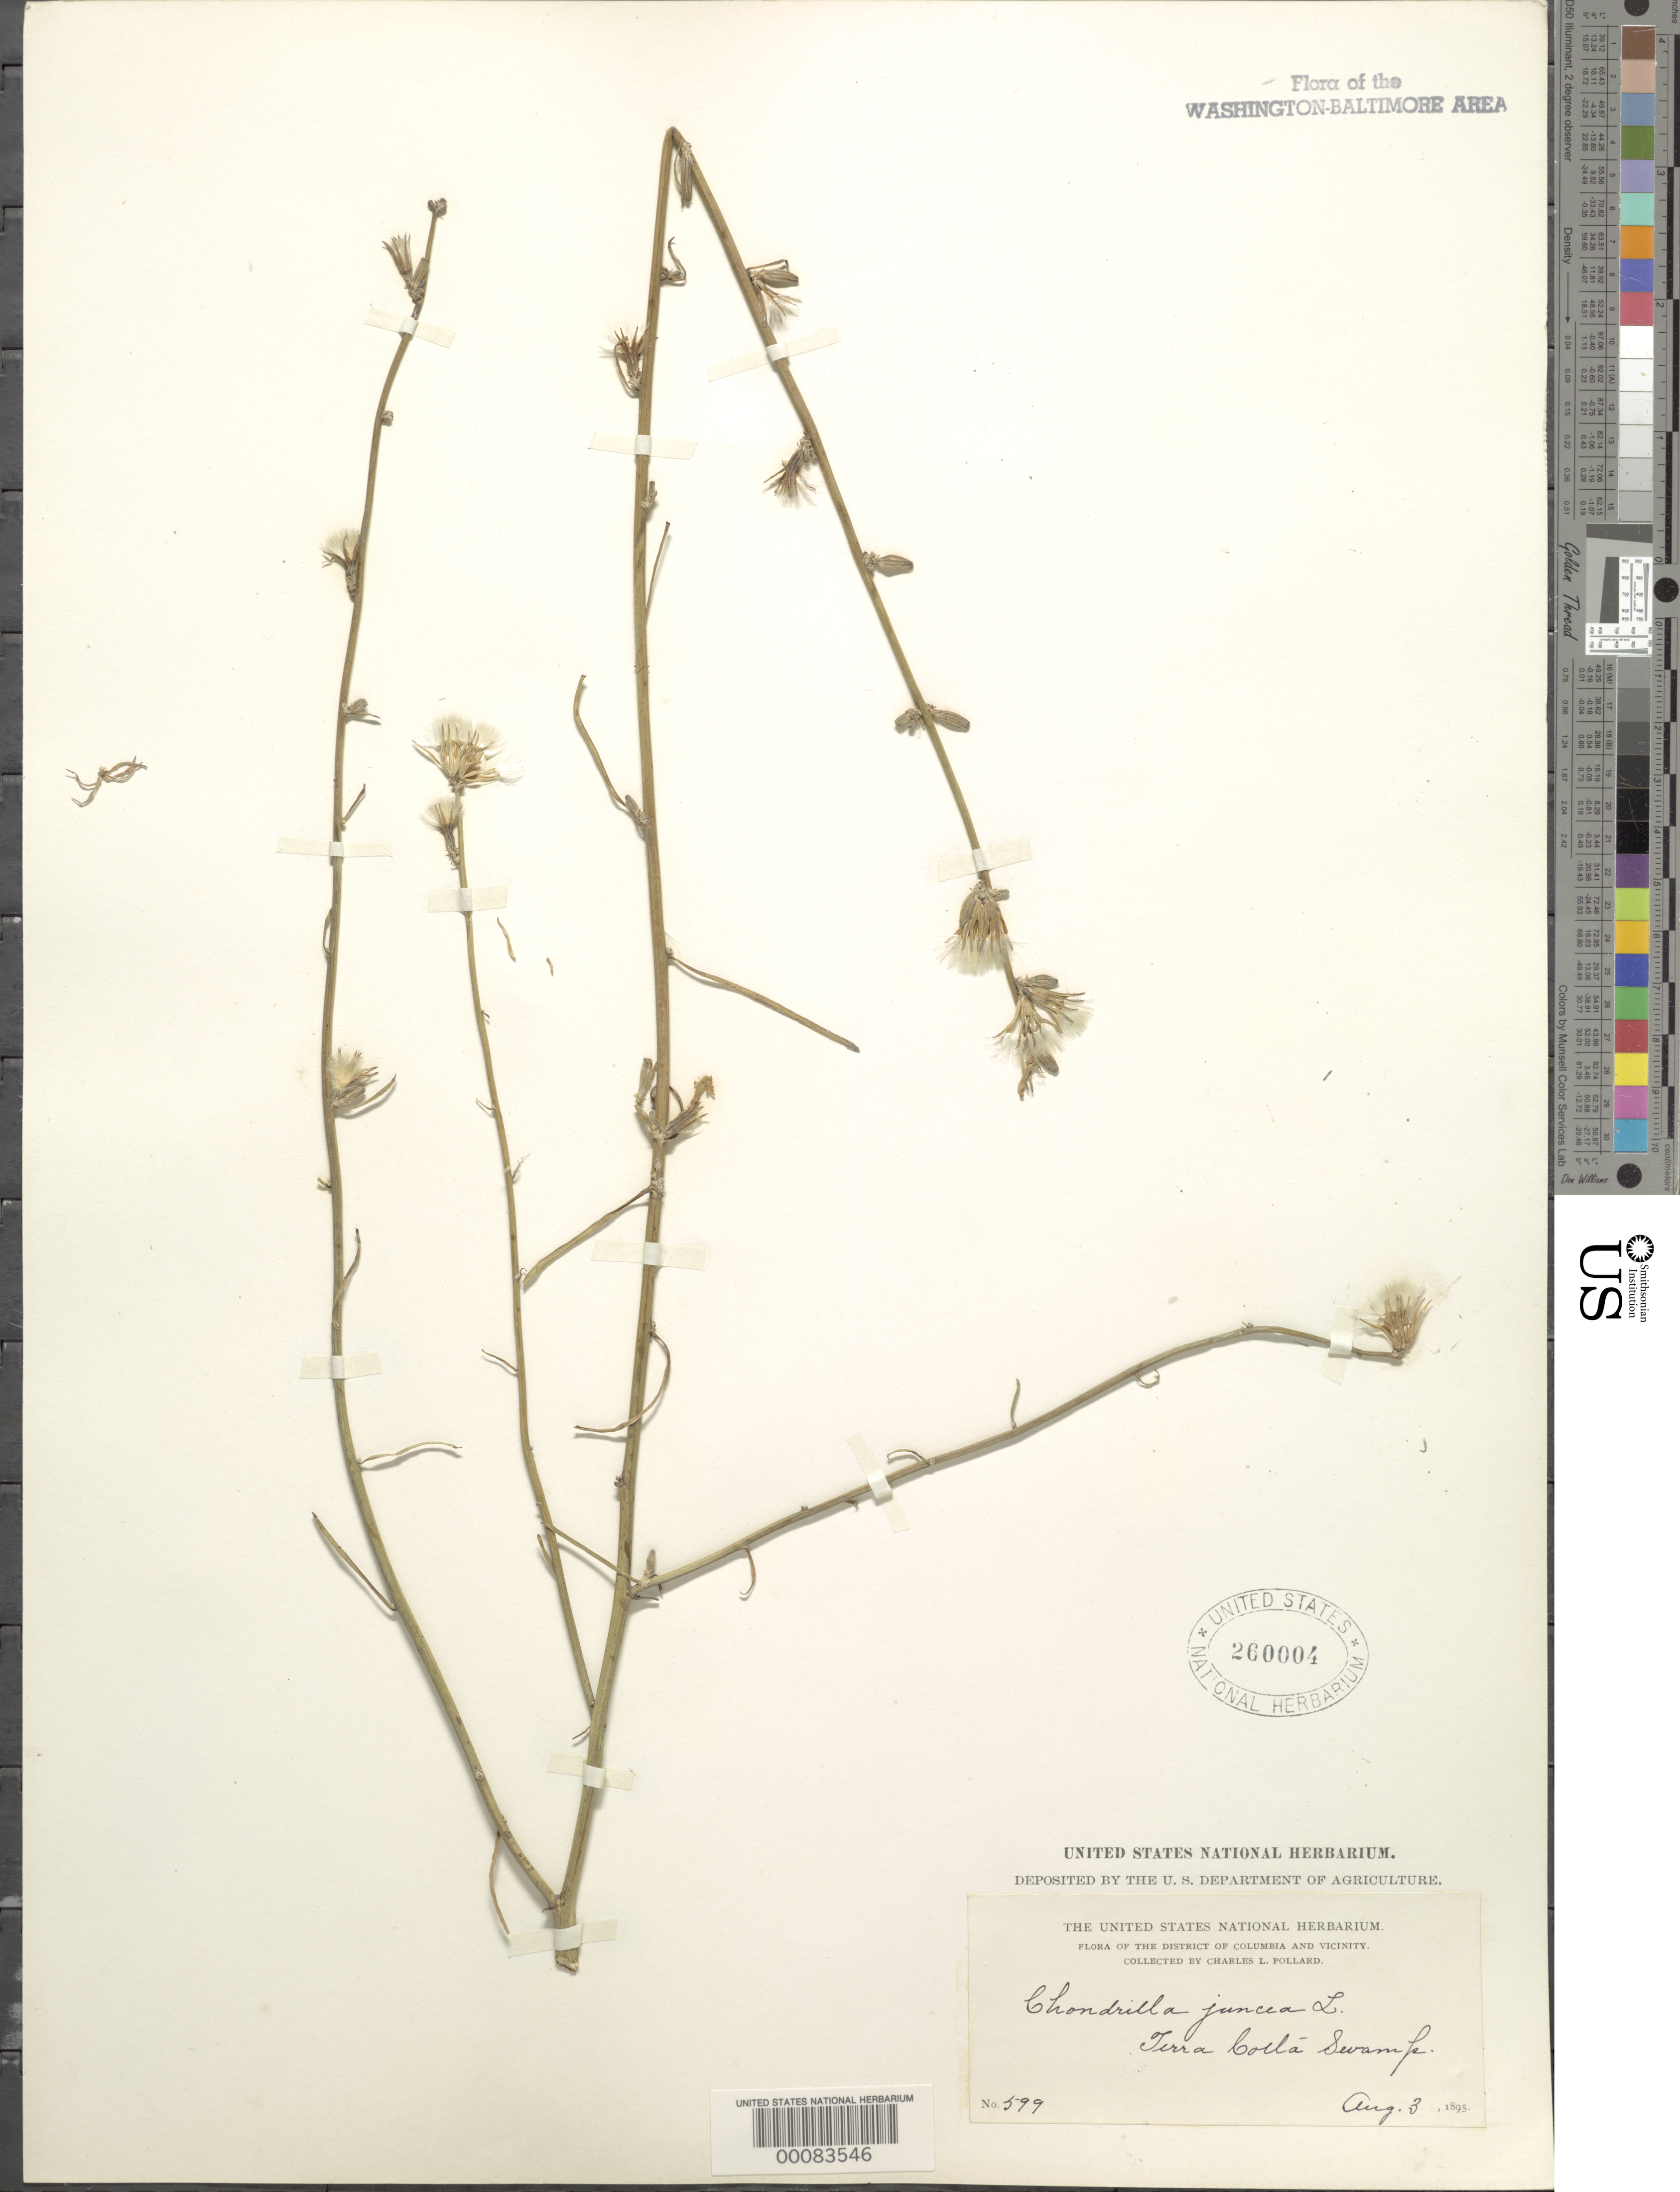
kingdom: Plantae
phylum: Tracheophyta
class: Magnoliopsida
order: Asterales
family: Asteraceae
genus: Chondrilla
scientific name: Chondrilla juncea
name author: L.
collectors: C. L. Pollard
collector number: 599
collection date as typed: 03 Aug 1895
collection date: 1895-08-03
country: United States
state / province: District of Columbia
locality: Terra Cotta Swamp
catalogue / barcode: US 260004